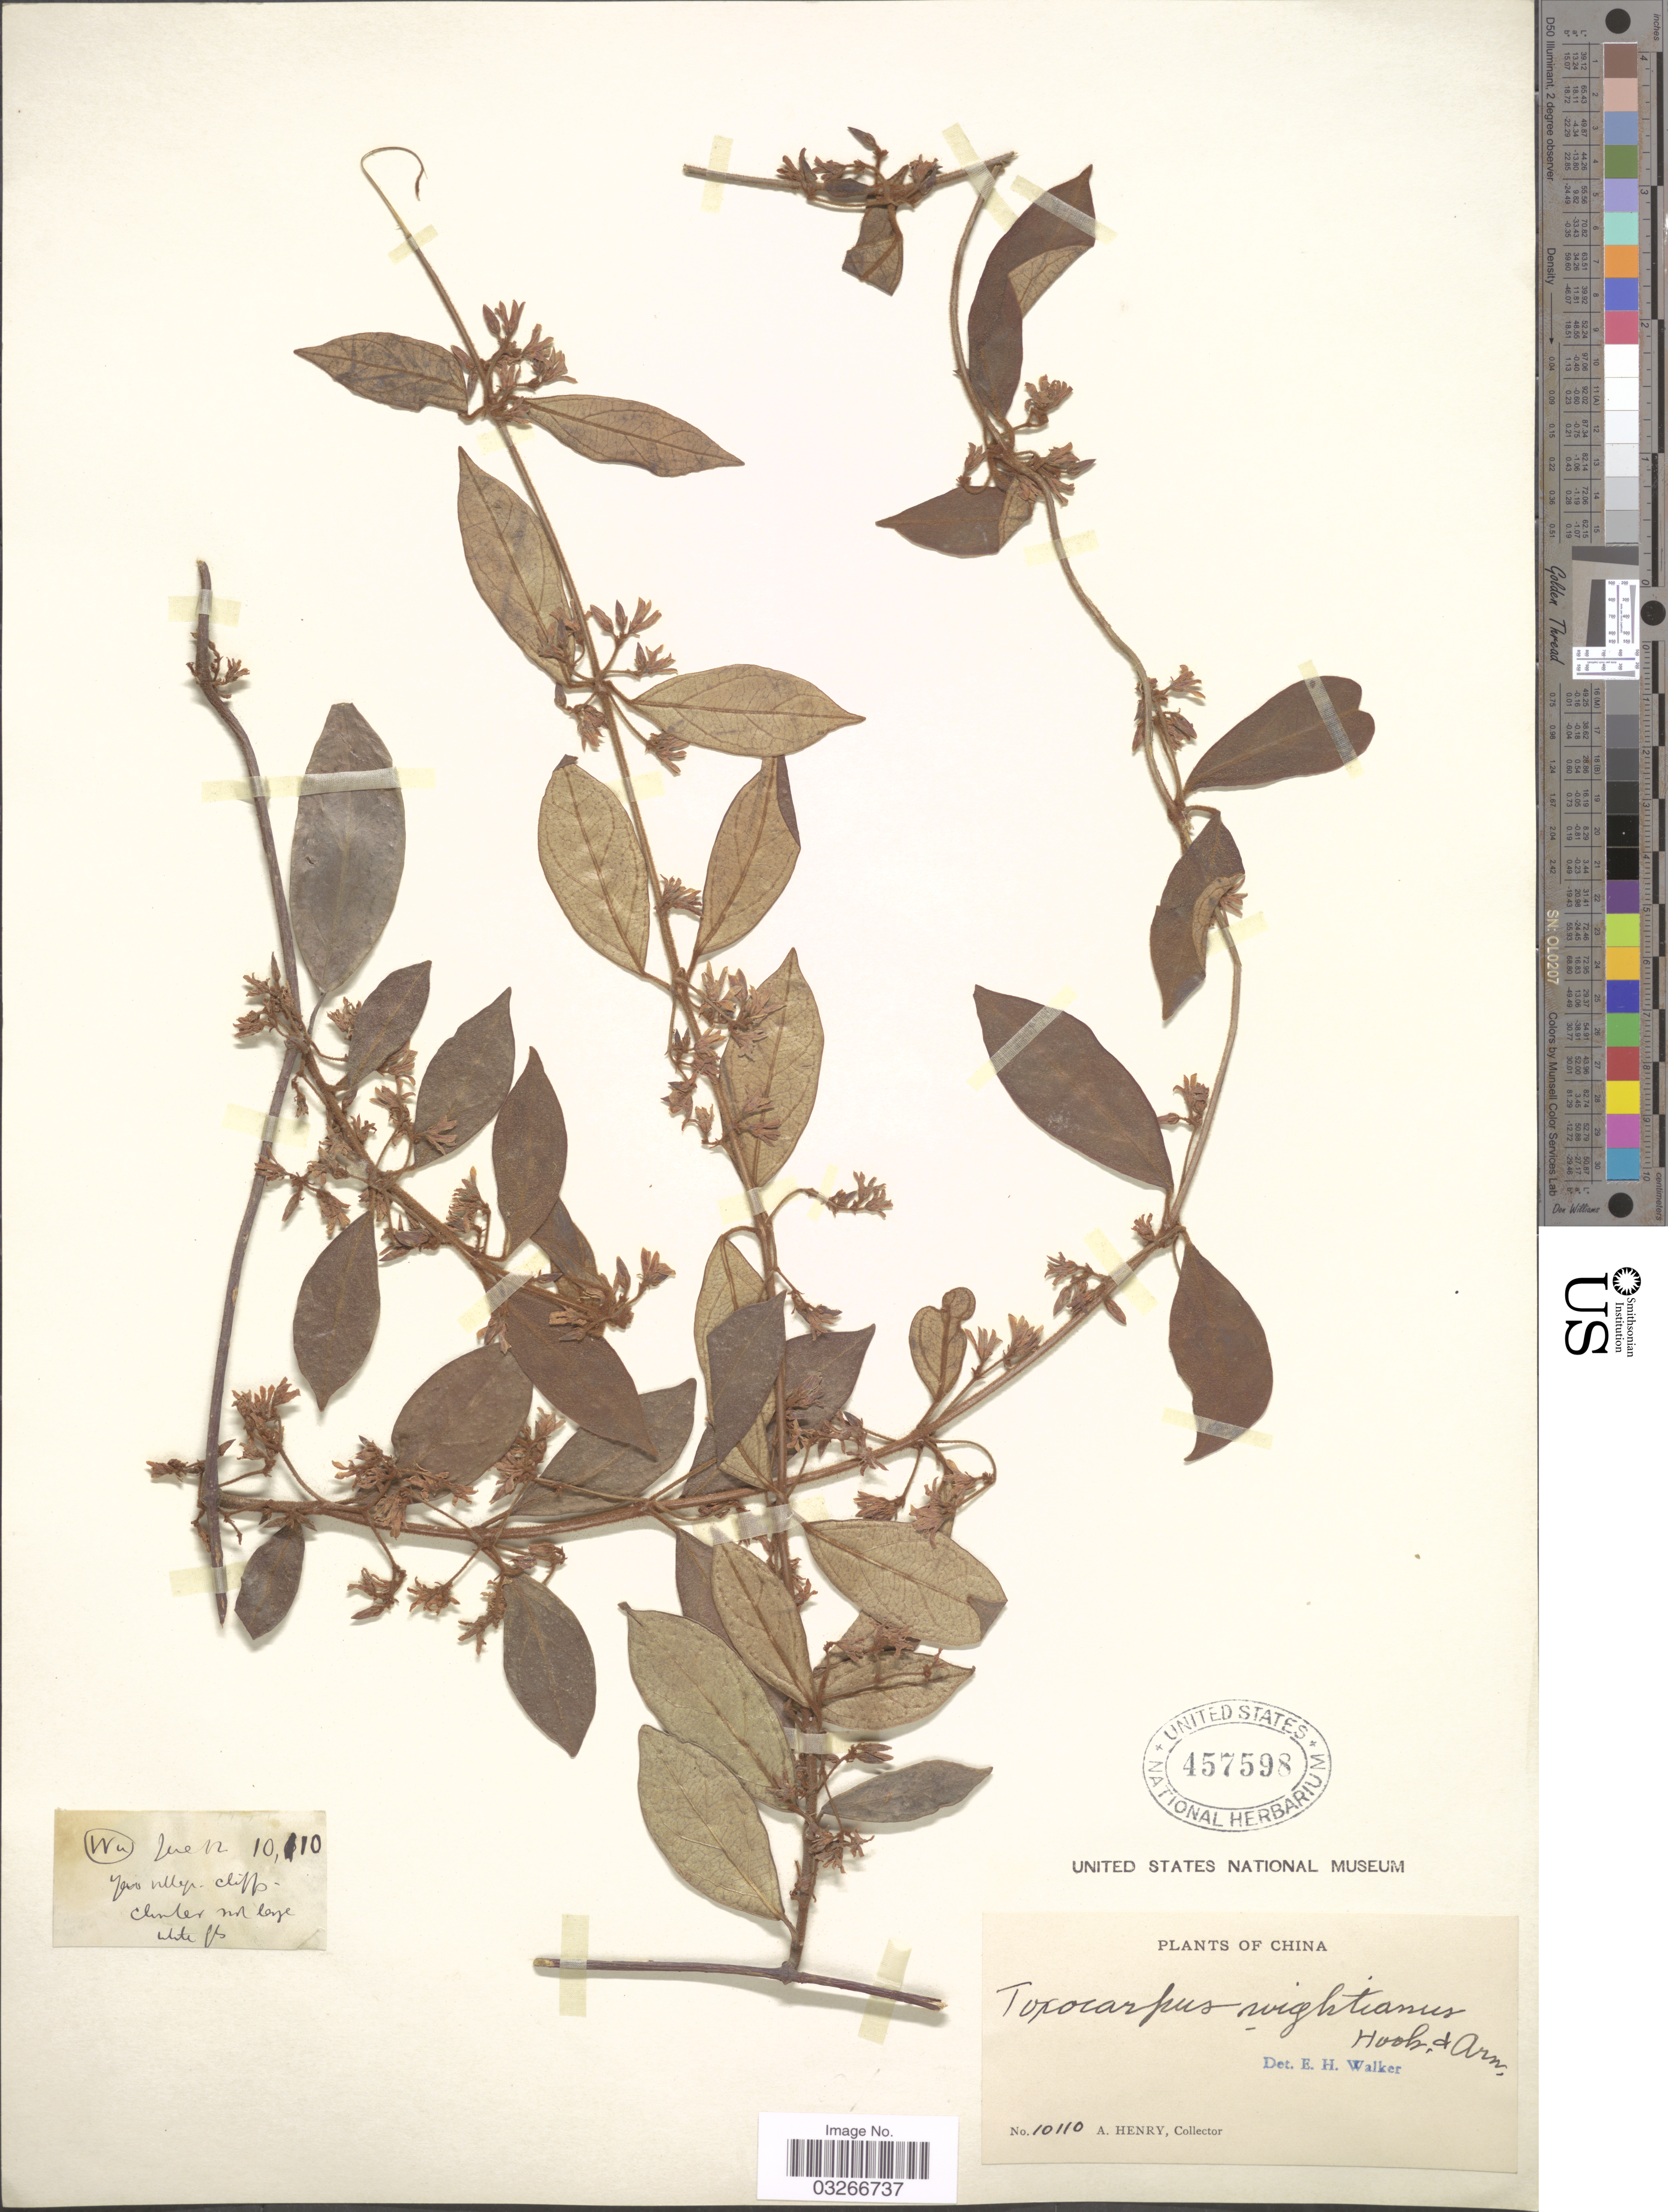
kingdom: Plantae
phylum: Tracheophyta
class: Magnoliopsida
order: Gentianales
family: Apocynaceae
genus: Toxocarpus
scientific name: Toxocarpus wightianus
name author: Hook. & Arn.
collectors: A. Henry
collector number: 10110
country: China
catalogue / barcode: US 457598